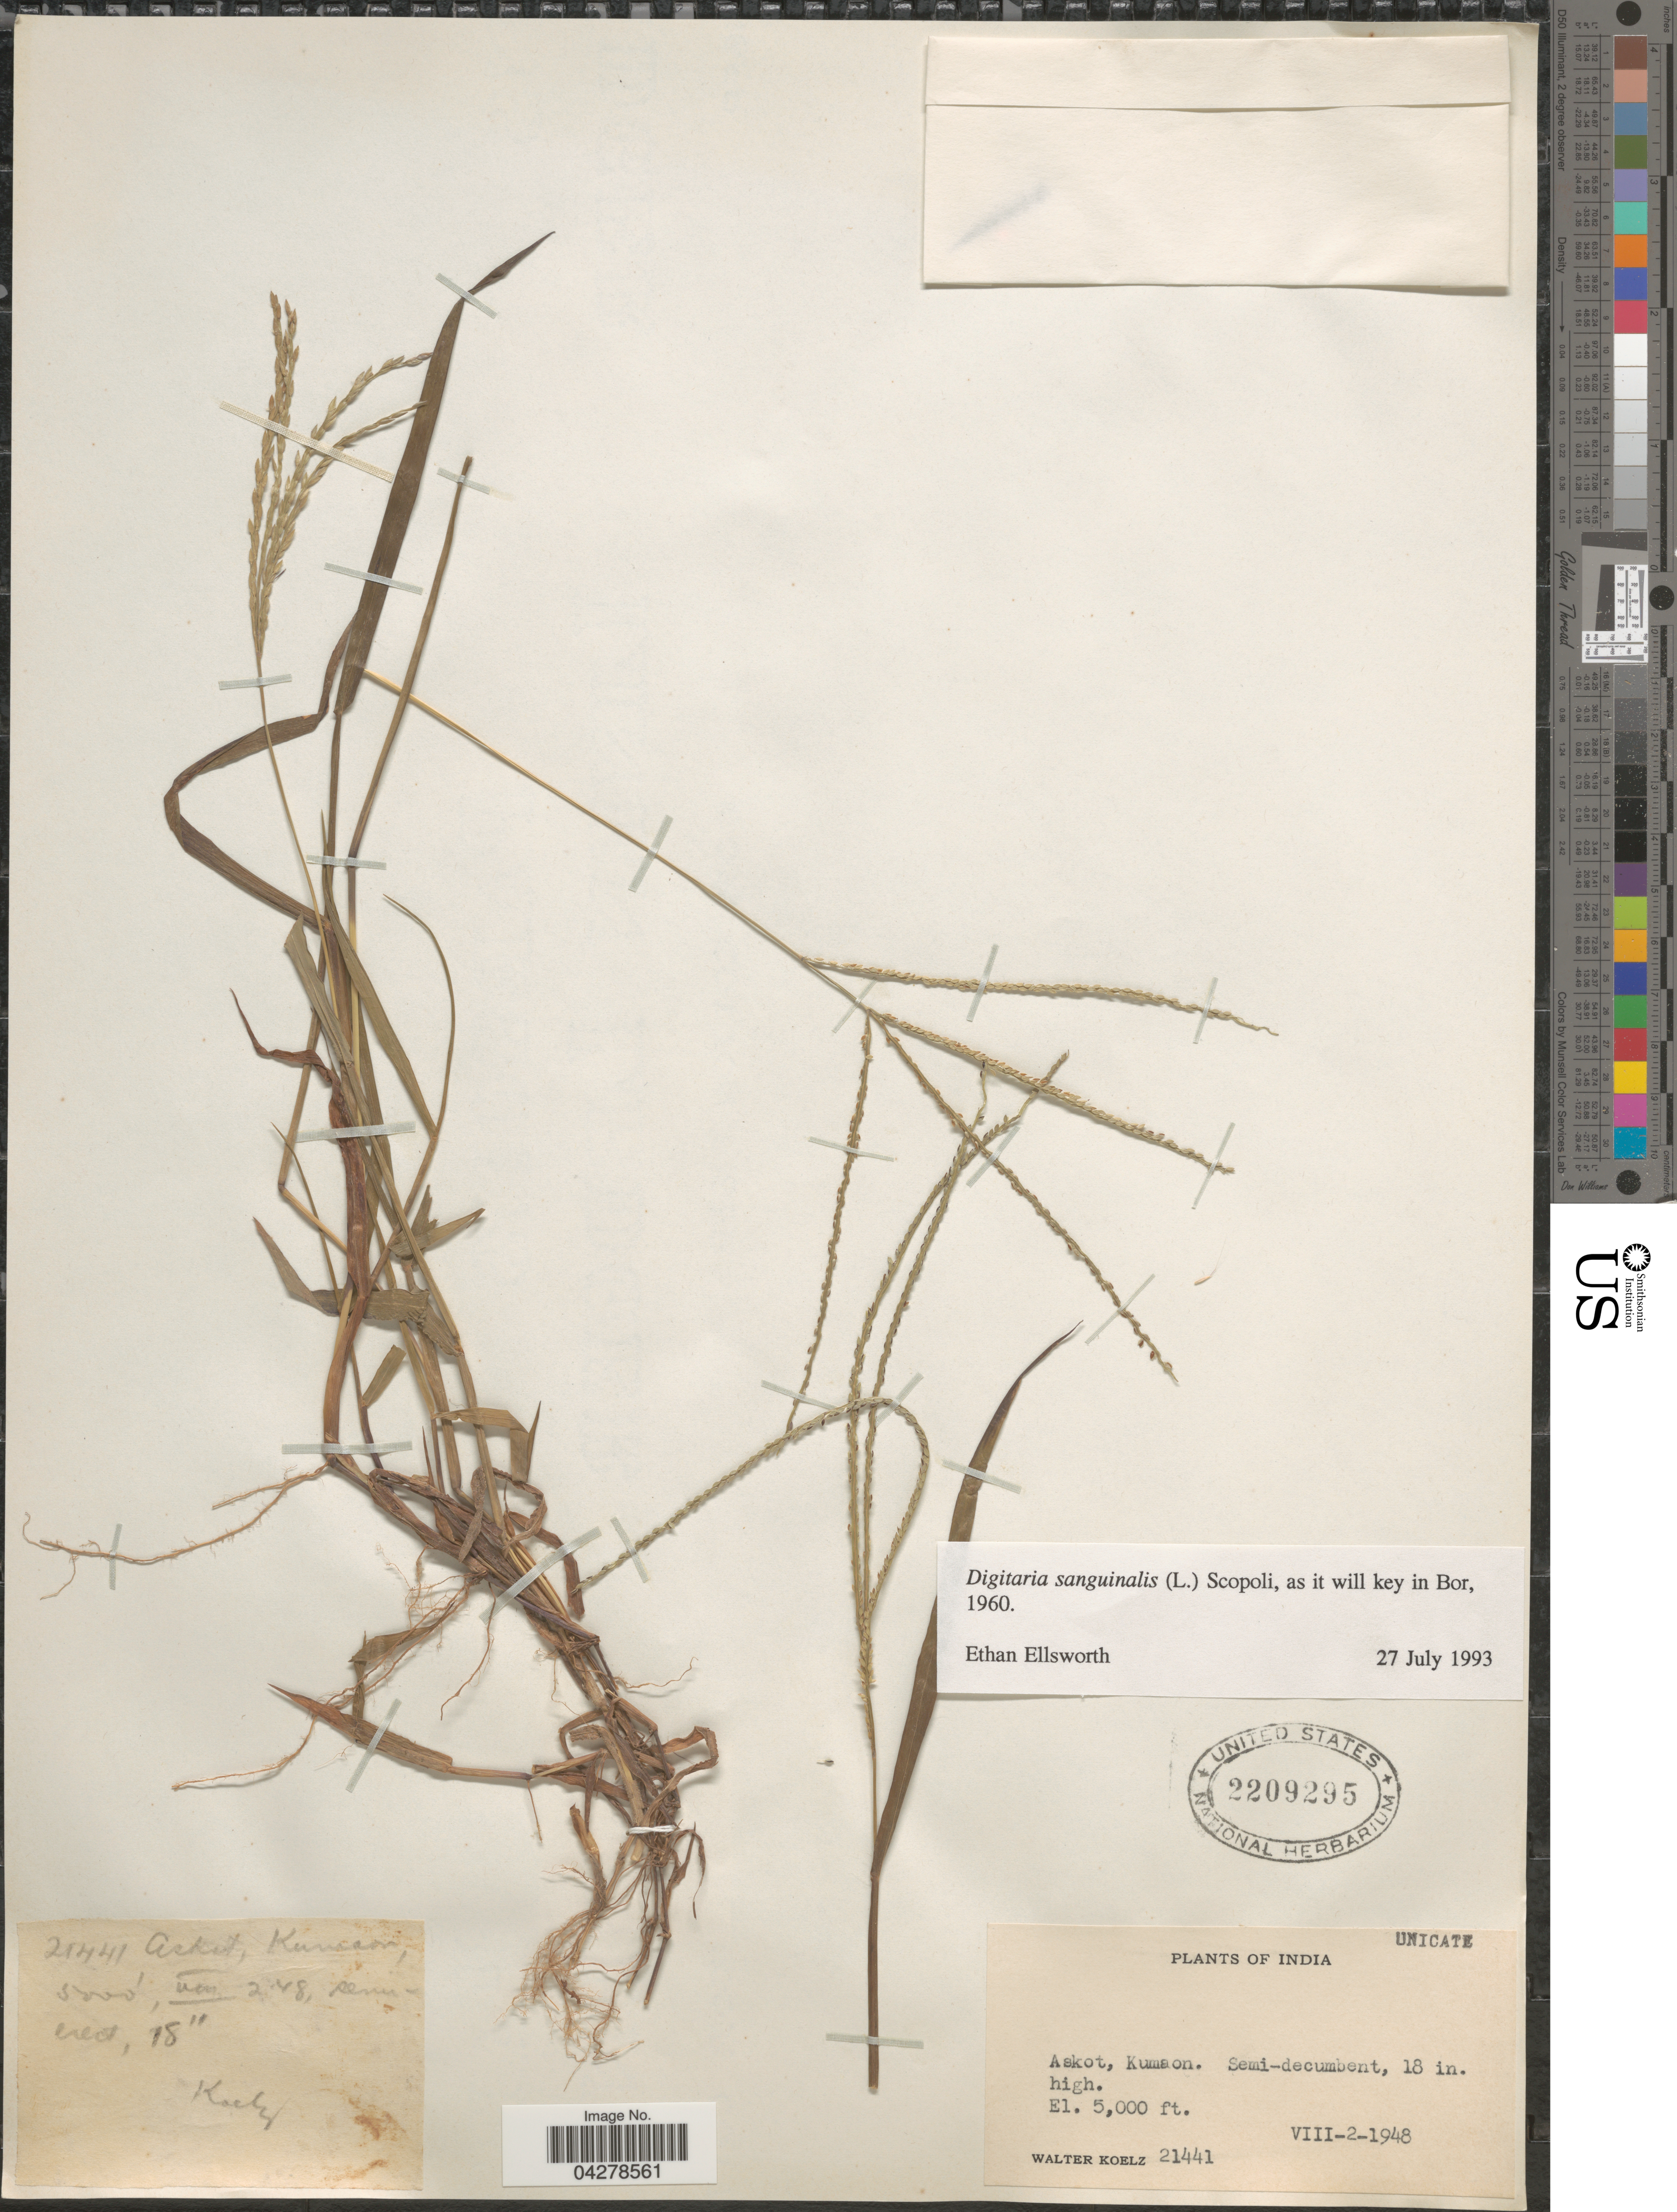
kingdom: Plantae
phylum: Tracheophyta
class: Liliopsida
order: Poales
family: Poaceae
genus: Digitaria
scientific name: Digitaria sanguinalis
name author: (L.) Scop.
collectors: W. N. Koelz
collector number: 21441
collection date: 1948-08-02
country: India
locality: Askot, Kumaon.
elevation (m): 1524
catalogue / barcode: US 2209295